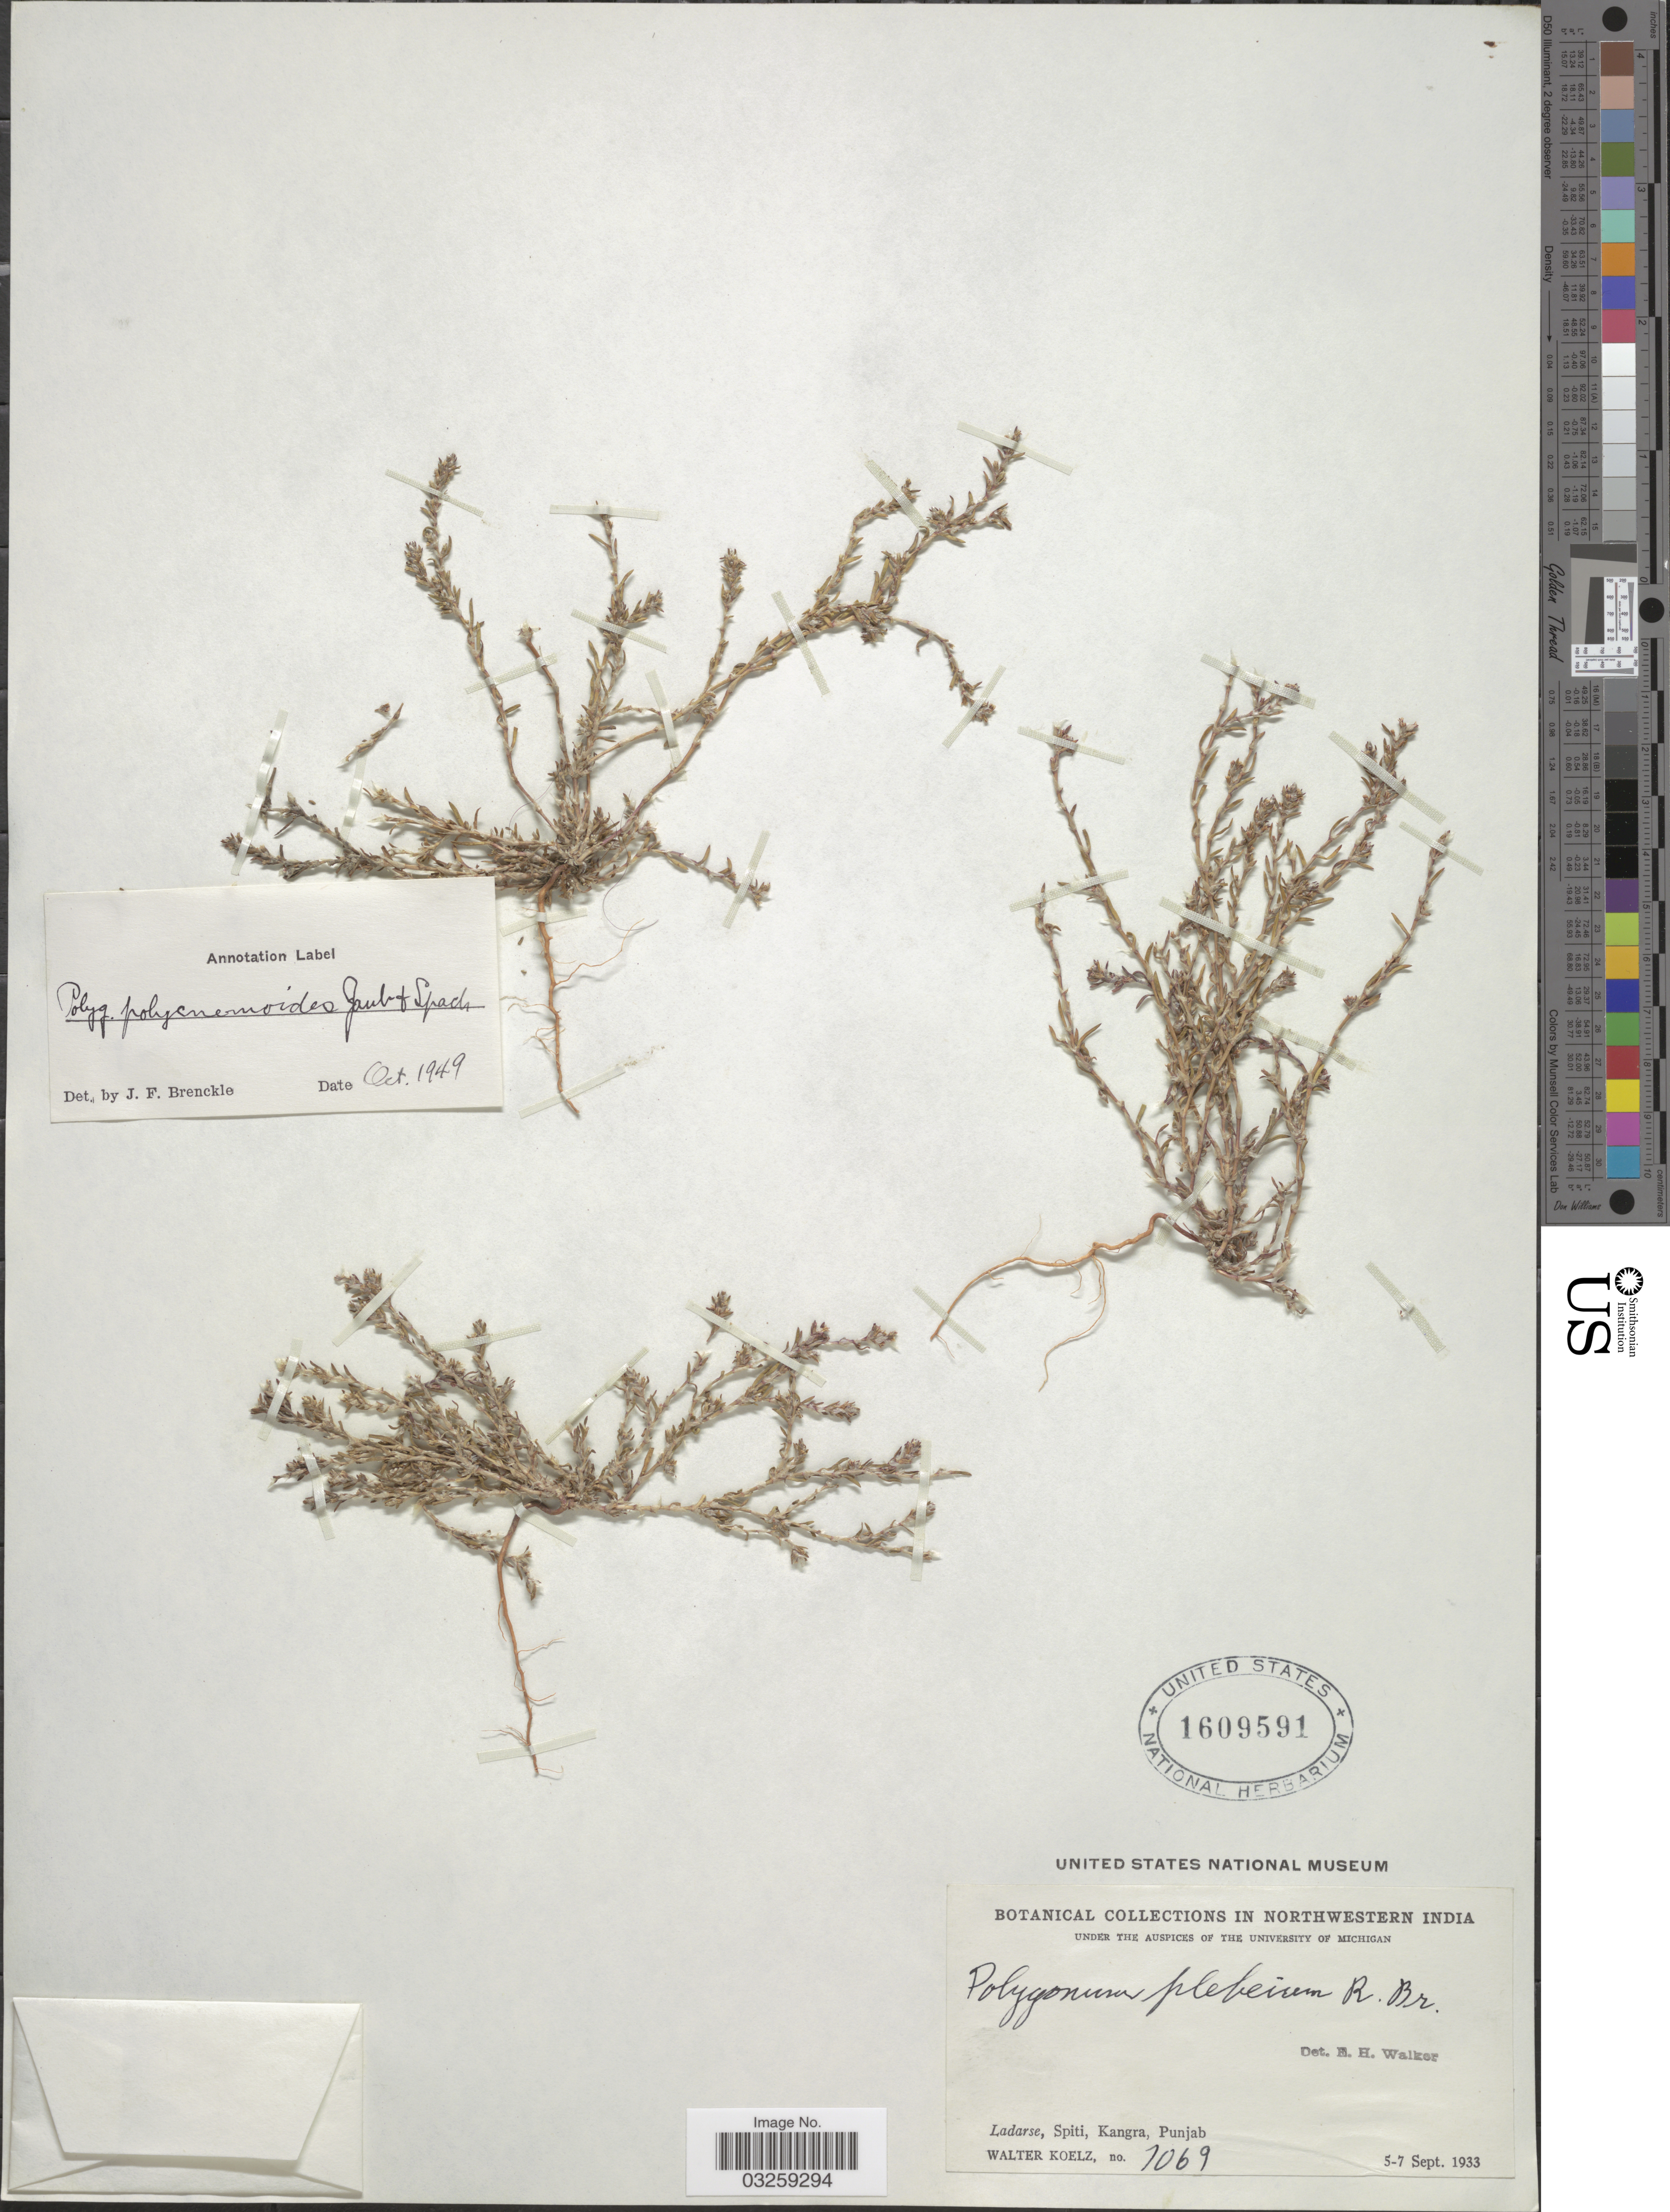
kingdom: Plantae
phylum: Tracheophyta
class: Magnoliopsida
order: Caryophyllales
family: Polygonaceae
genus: Polygonum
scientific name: Polygonum polycnemoides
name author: Jaub. & Spach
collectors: W. N. Koelz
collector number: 7069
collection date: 1933-09-05/1933-09-07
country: India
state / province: Punjab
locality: Northwestern India. Ladarse, Spiti, Kangra.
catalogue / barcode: US 1609591